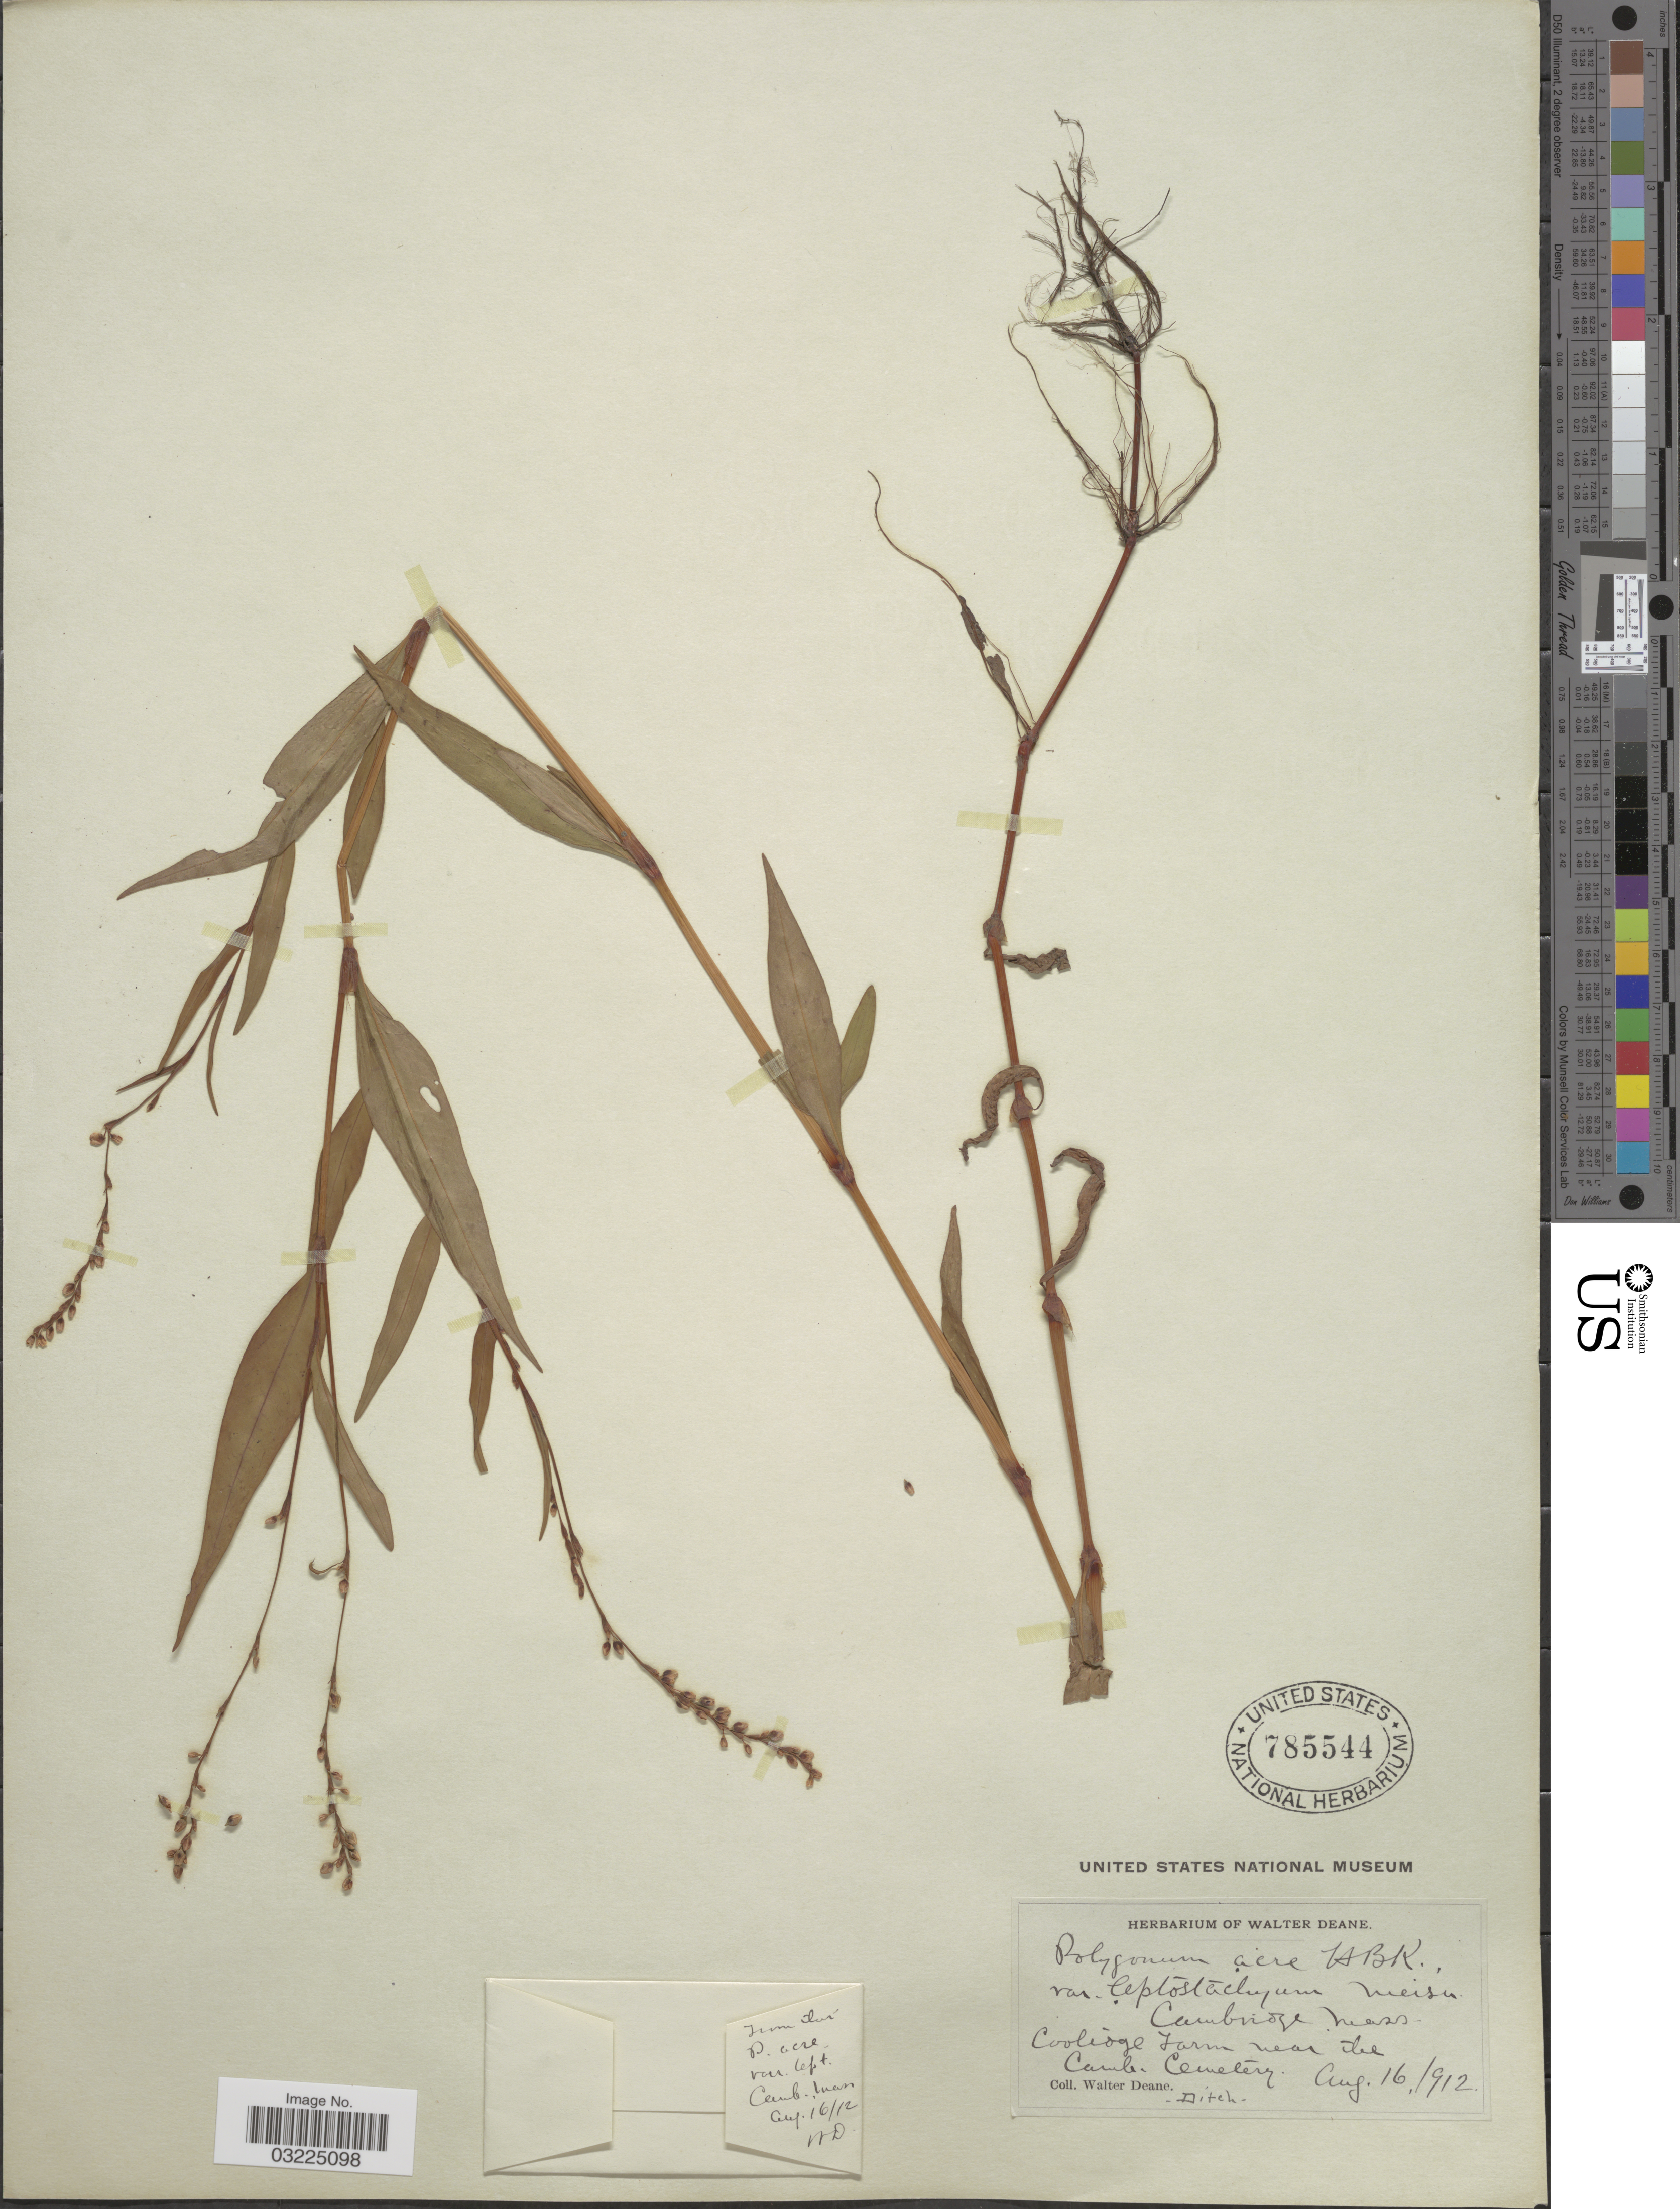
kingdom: Plantae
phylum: Tracheophyta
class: Magnoliopsida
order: Caryophyllales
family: Polygonaceae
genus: Persicaria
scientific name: Persicaria punctata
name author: (Elliott) Small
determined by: Atha, D. E.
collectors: W. Deane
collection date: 1912-08-16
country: United States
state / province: Massachusetts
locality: Cambridge, Coolidge Farm near the Camb. Cemetery.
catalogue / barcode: US 785544